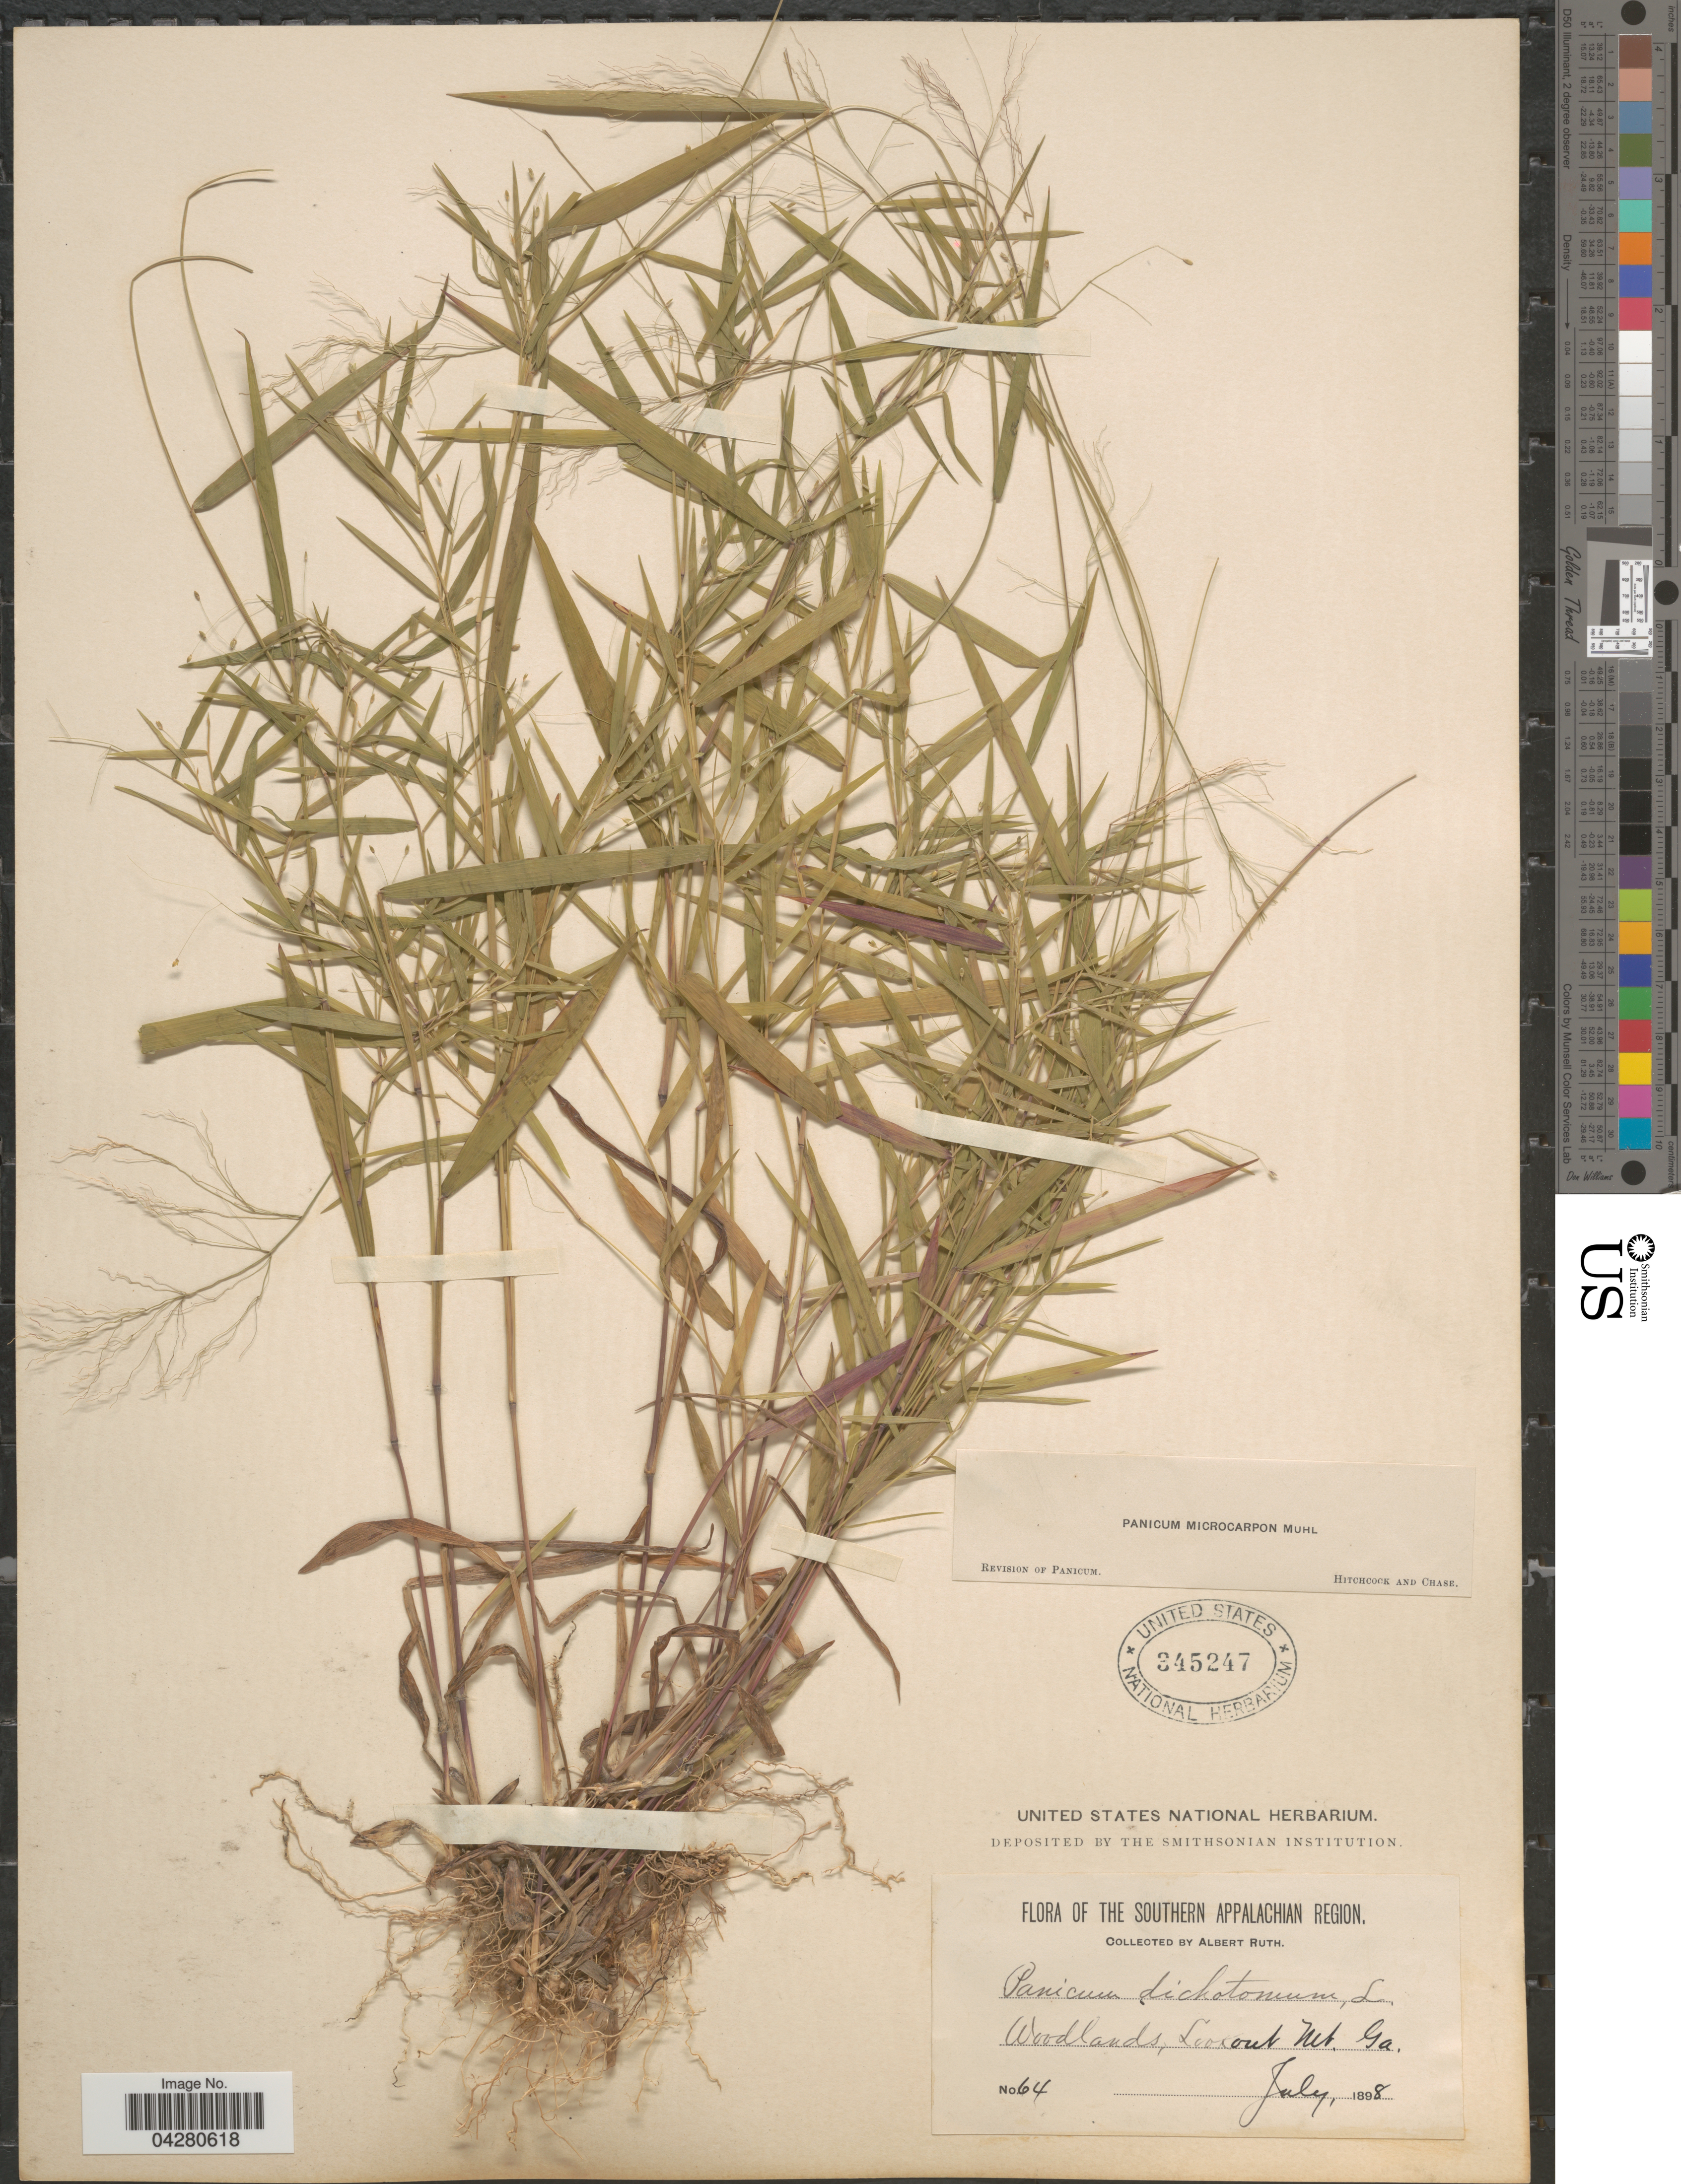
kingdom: Plantae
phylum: Tracheophyta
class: Liliopsida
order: Poales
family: Poaceae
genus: Dichanthelium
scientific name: Dichanthelium dichotomum var. dichotomum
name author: (L.) Gould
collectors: A. Ruth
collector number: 64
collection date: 1898-07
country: United States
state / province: Georgia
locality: The Southern Appalachian Region. Woodlands, Lookout Mt.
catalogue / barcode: US 345247